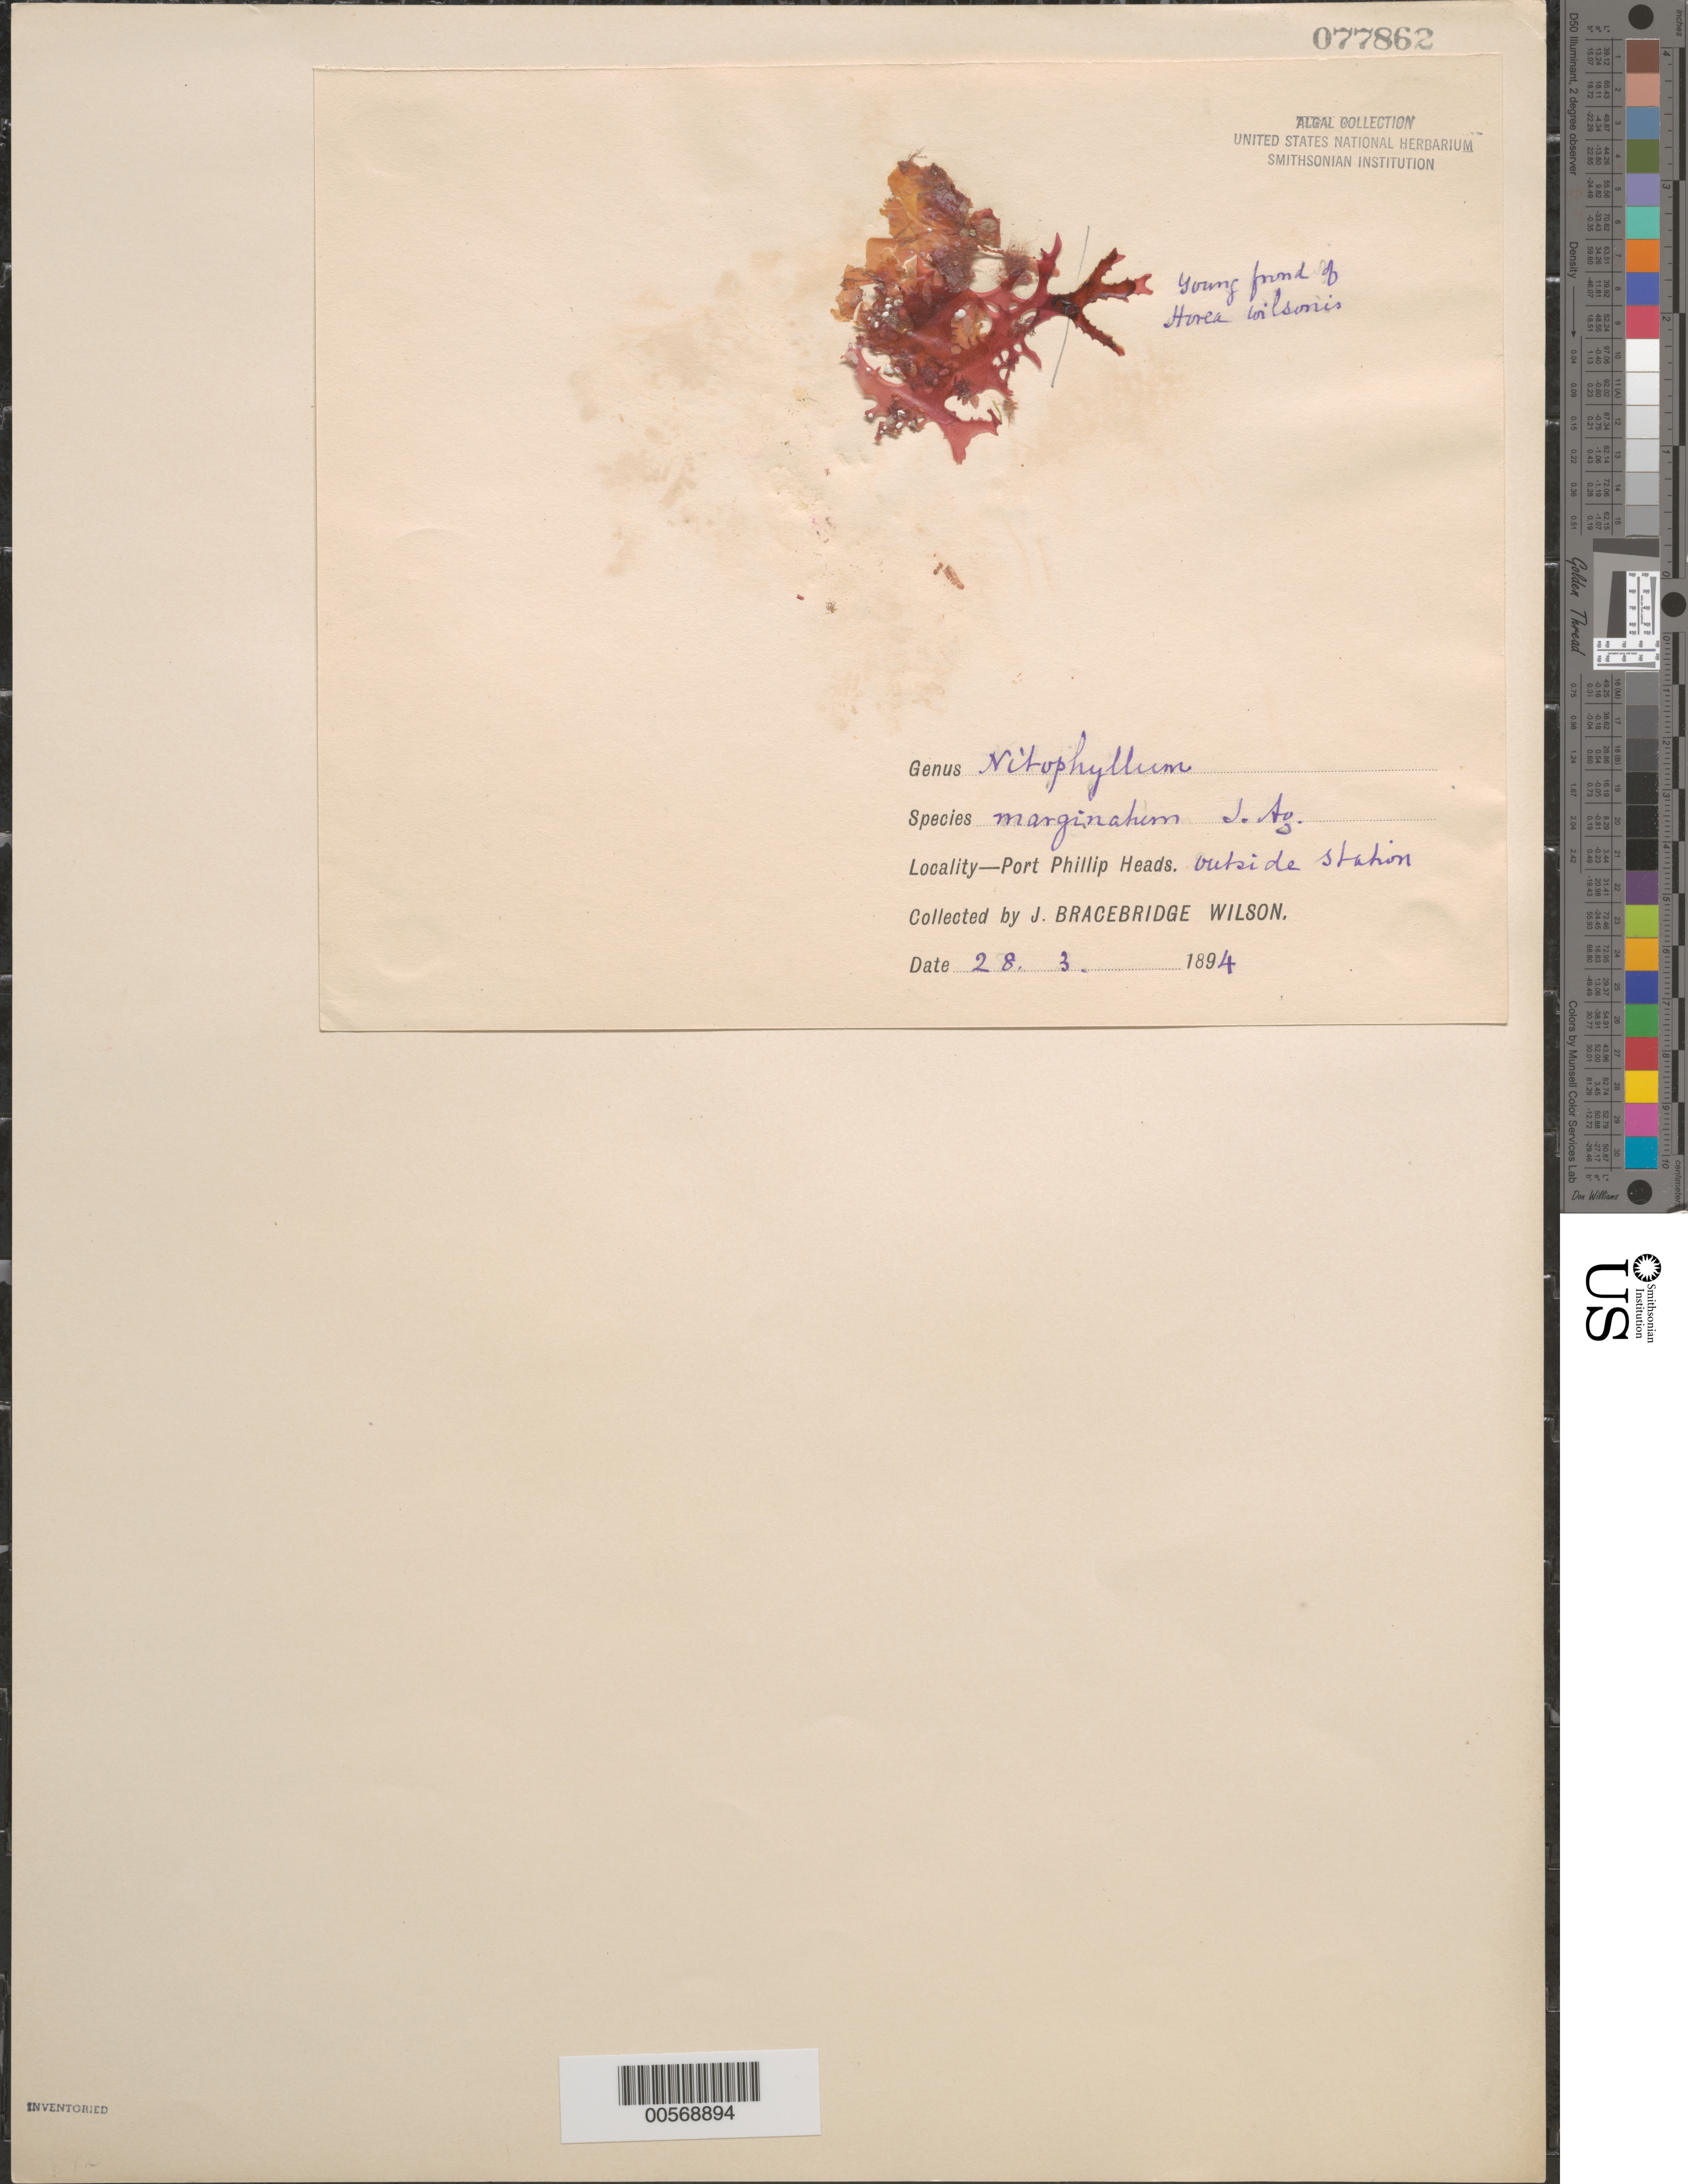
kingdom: Plantae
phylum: Rhodophyta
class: Florideophyceae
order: Ceramiales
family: Delesseriaceae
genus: Nitophyllum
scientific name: Nitophyllum marginatum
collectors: J. B. Wilson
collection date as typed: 28 Mar 1894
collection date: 1894-03-28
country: Australia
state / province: Victoria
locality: Port Phillip Heads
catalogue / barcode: US 77862